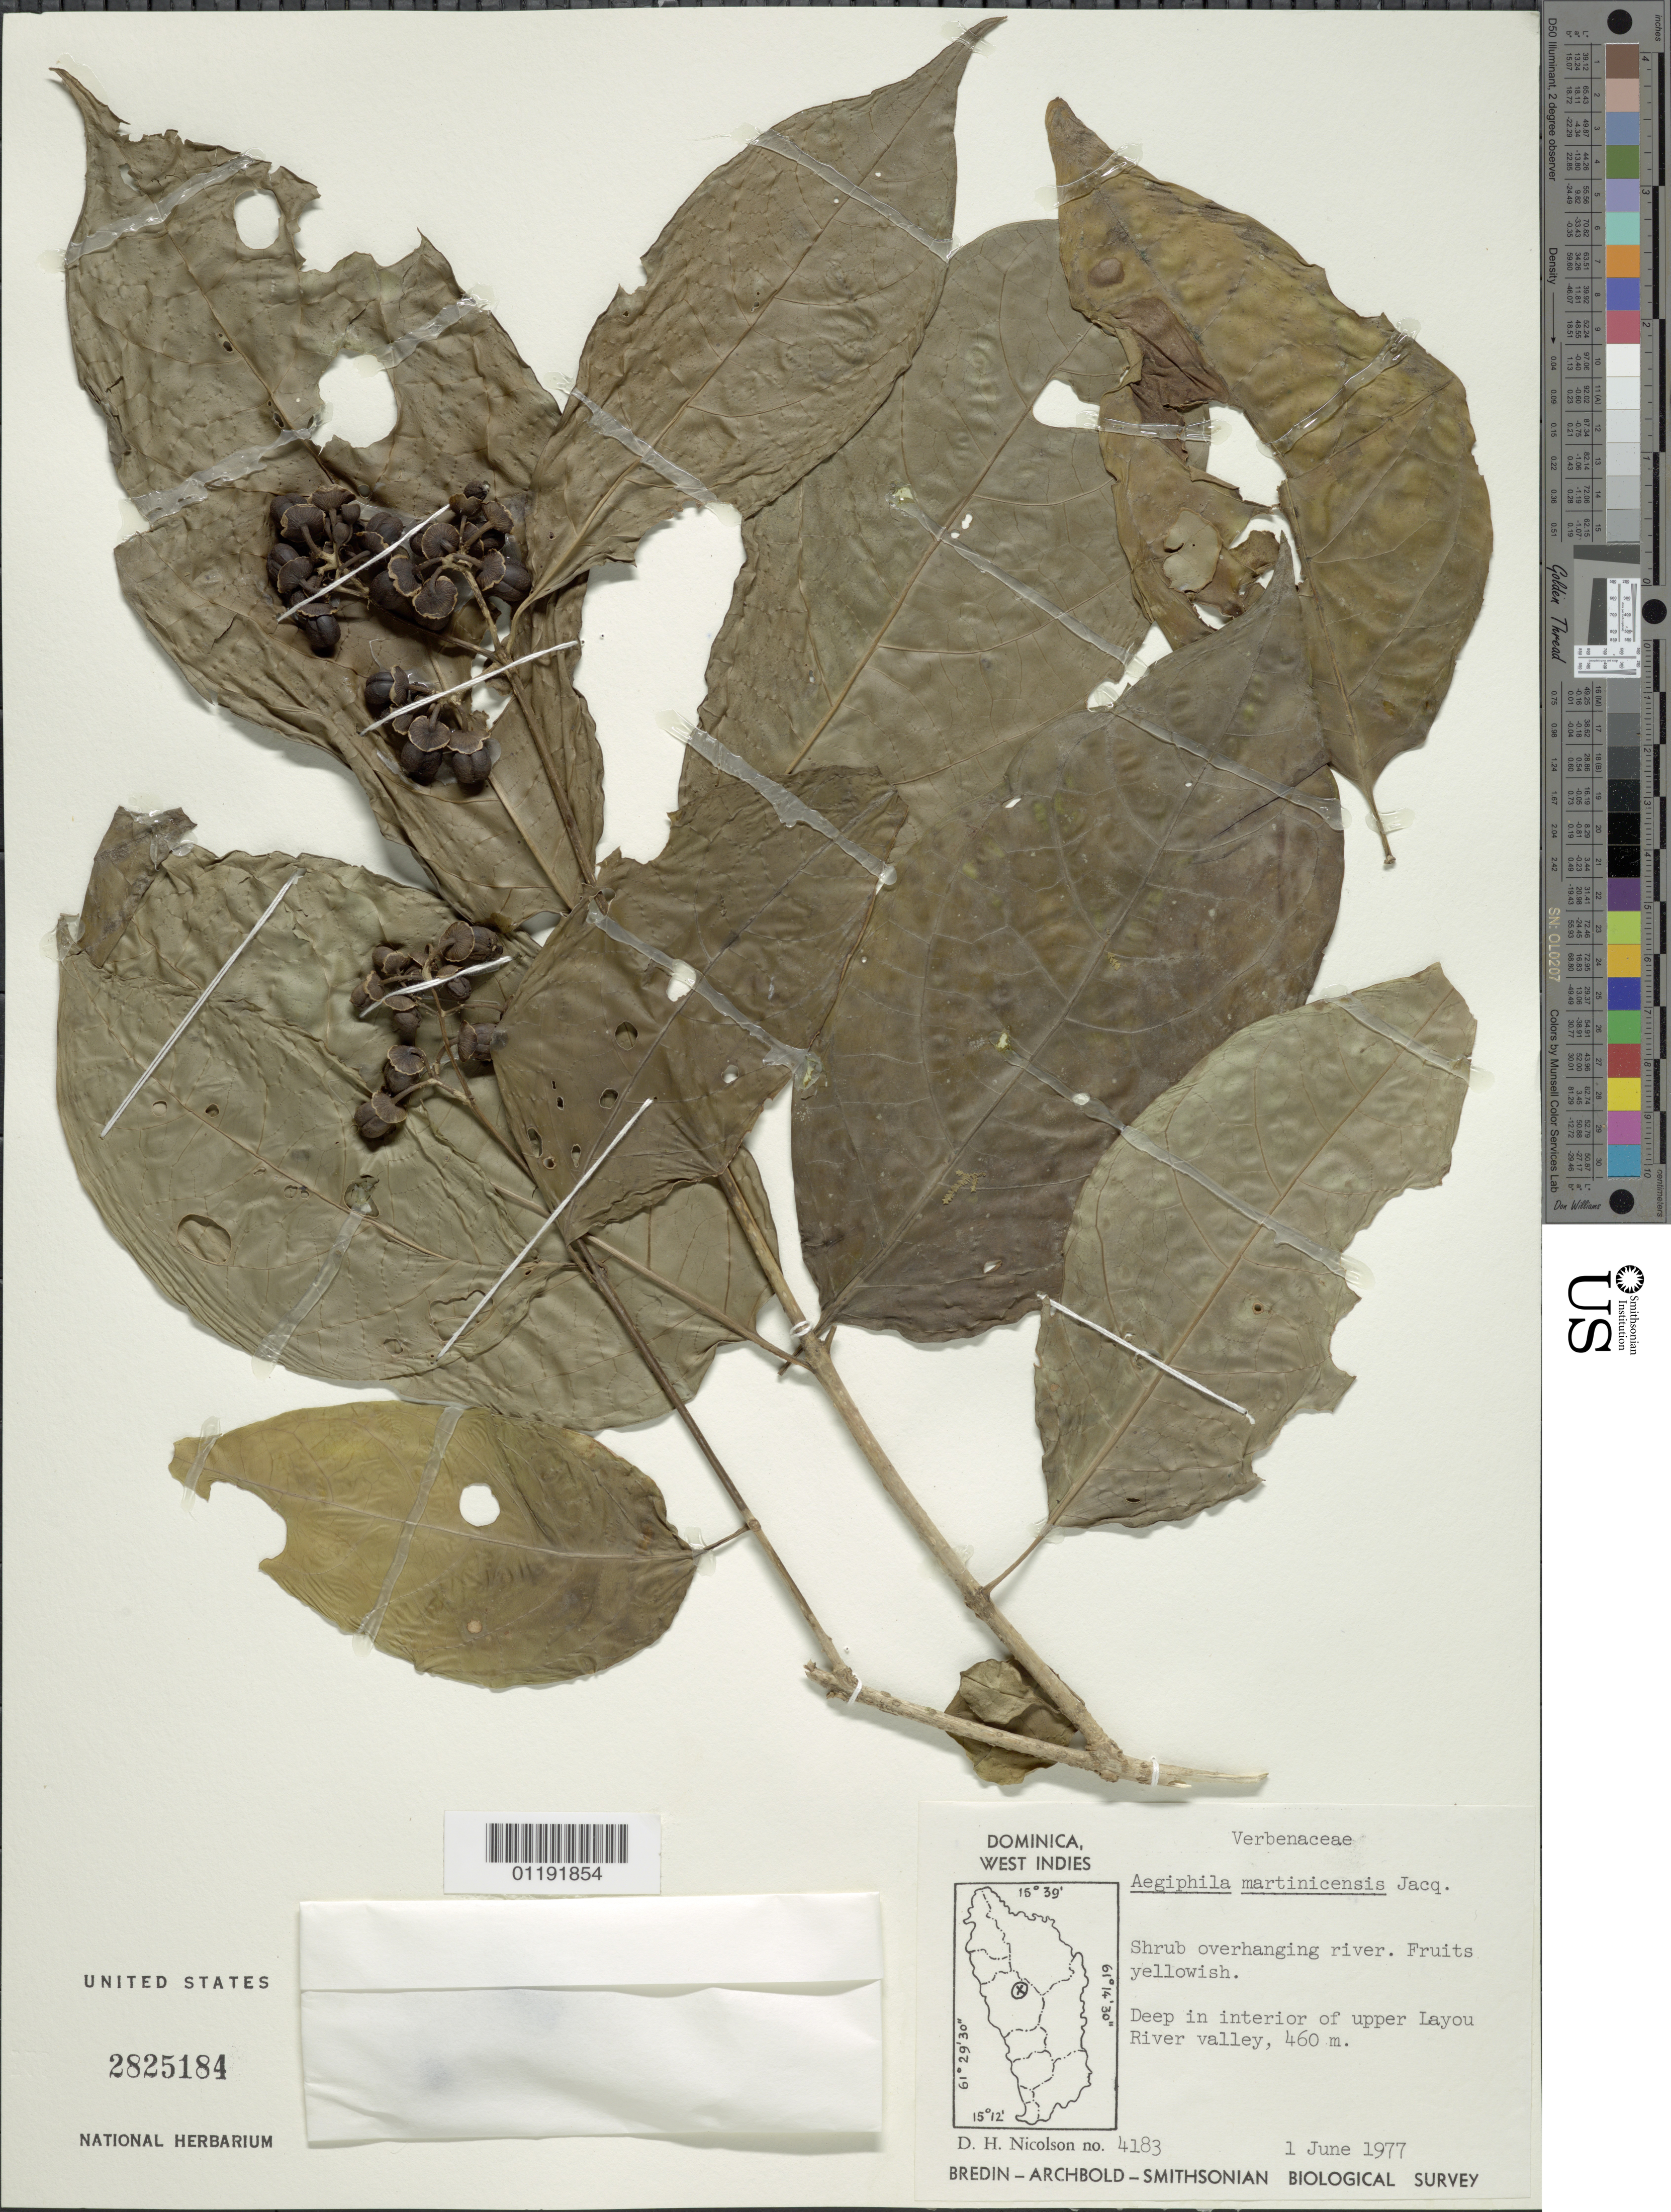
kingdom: Plantae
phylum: Tracheophyta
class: Magnoliopsida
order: Lamiales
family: Lamiaceae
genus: Aegiphila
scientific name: Aegiphila martinicensis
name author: Jacq.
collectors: D. H. Nicolson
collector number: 4183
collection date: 1977-06-01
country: Dominica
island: Dominica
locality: Deep in interior of upper Layou River valley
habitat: Overhanging river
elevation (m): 460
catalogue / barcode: US 2825184